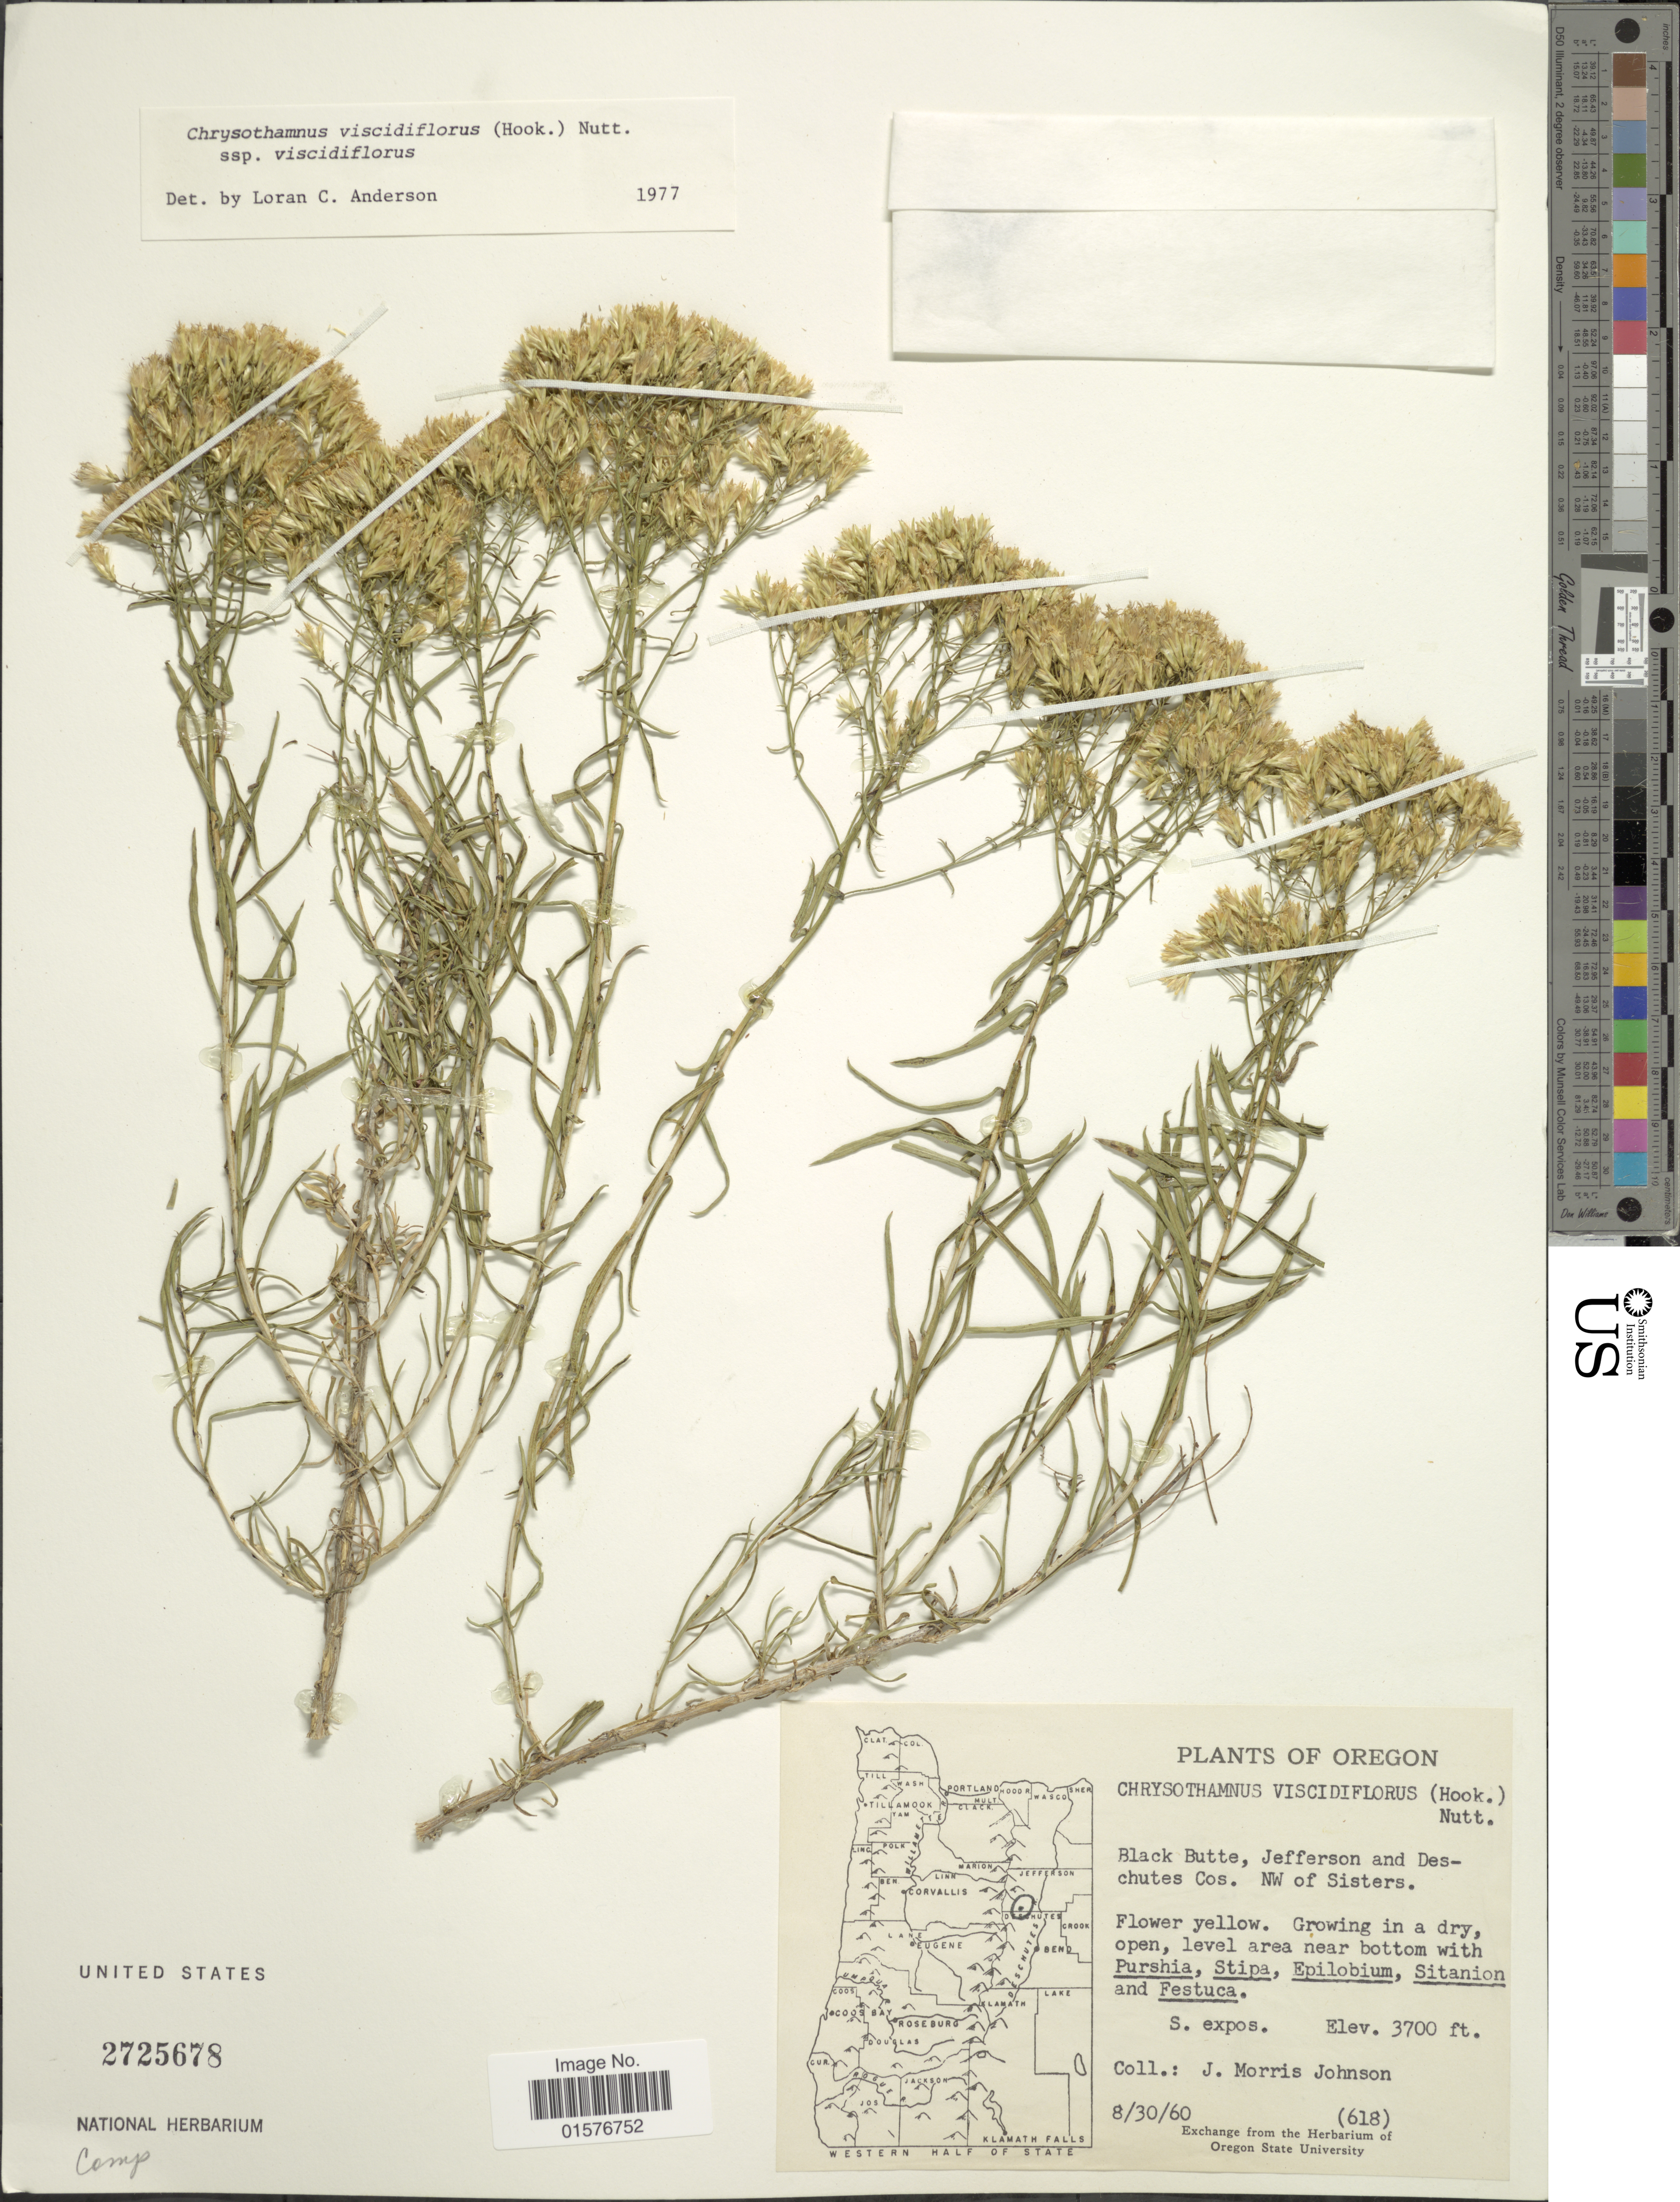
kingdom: Plantae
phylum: Tracheophyta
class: Magnoliopsida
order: Asterales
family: Asteraceae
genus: Chrysothamnus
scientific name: Chrysothamnus viscidiflorus subsp. viscidiflorus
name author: (Hook.) Nutt.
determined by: Urbatsch, Lowell E., Curator (LSU), Louisiana State University (UNITED STATES)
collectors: J. M. Johnson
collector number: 618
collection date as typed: Transcribed d/m/y: 30/8/60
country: United States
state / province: Oregon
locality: Black Vutte, Jefferson and Deschutes. NW of Sisters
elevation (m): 1128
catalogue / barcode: US 2725678